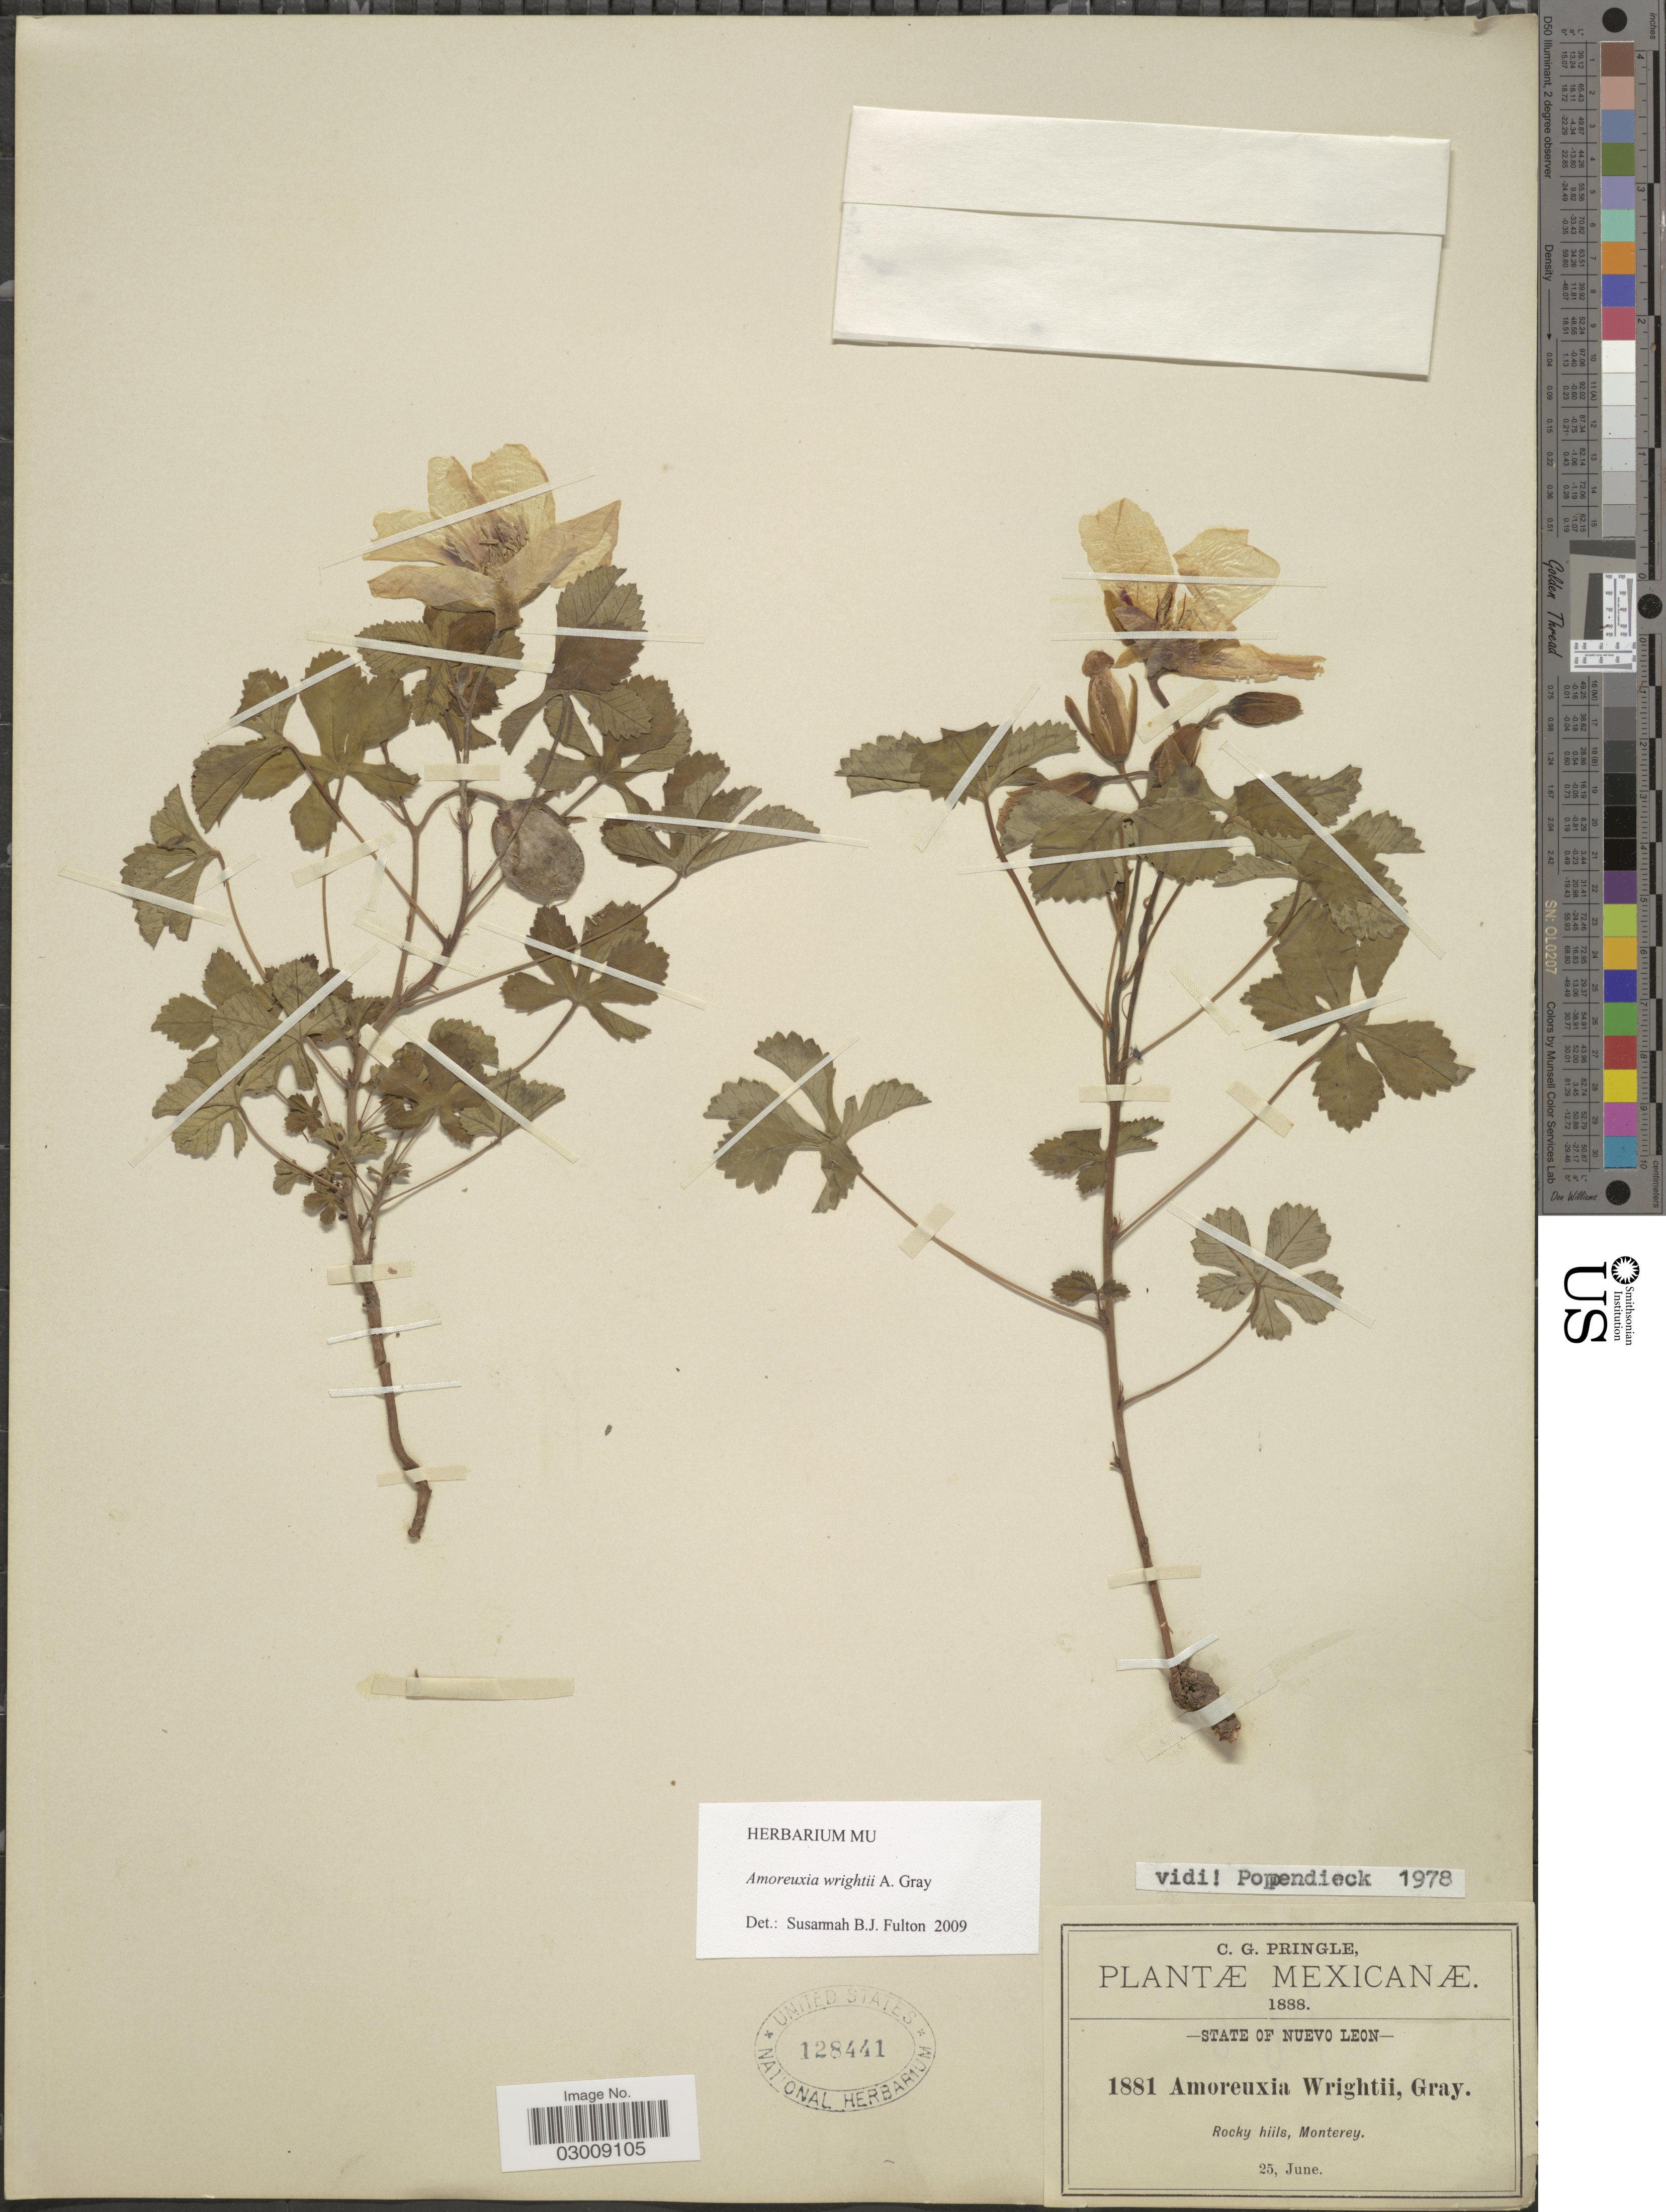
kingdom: Plantae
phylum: Tracheophyta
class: Magnoliopsida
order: Malvales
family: Cochlospermaceae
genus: Amoreuxia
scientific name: Amoreuxia wrightii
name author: A. Gray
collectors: C. G. Pringle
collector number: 1881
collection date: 1888-06-25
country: Mexico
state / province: Nuevo León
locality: Monterey.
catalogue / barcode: US 128441